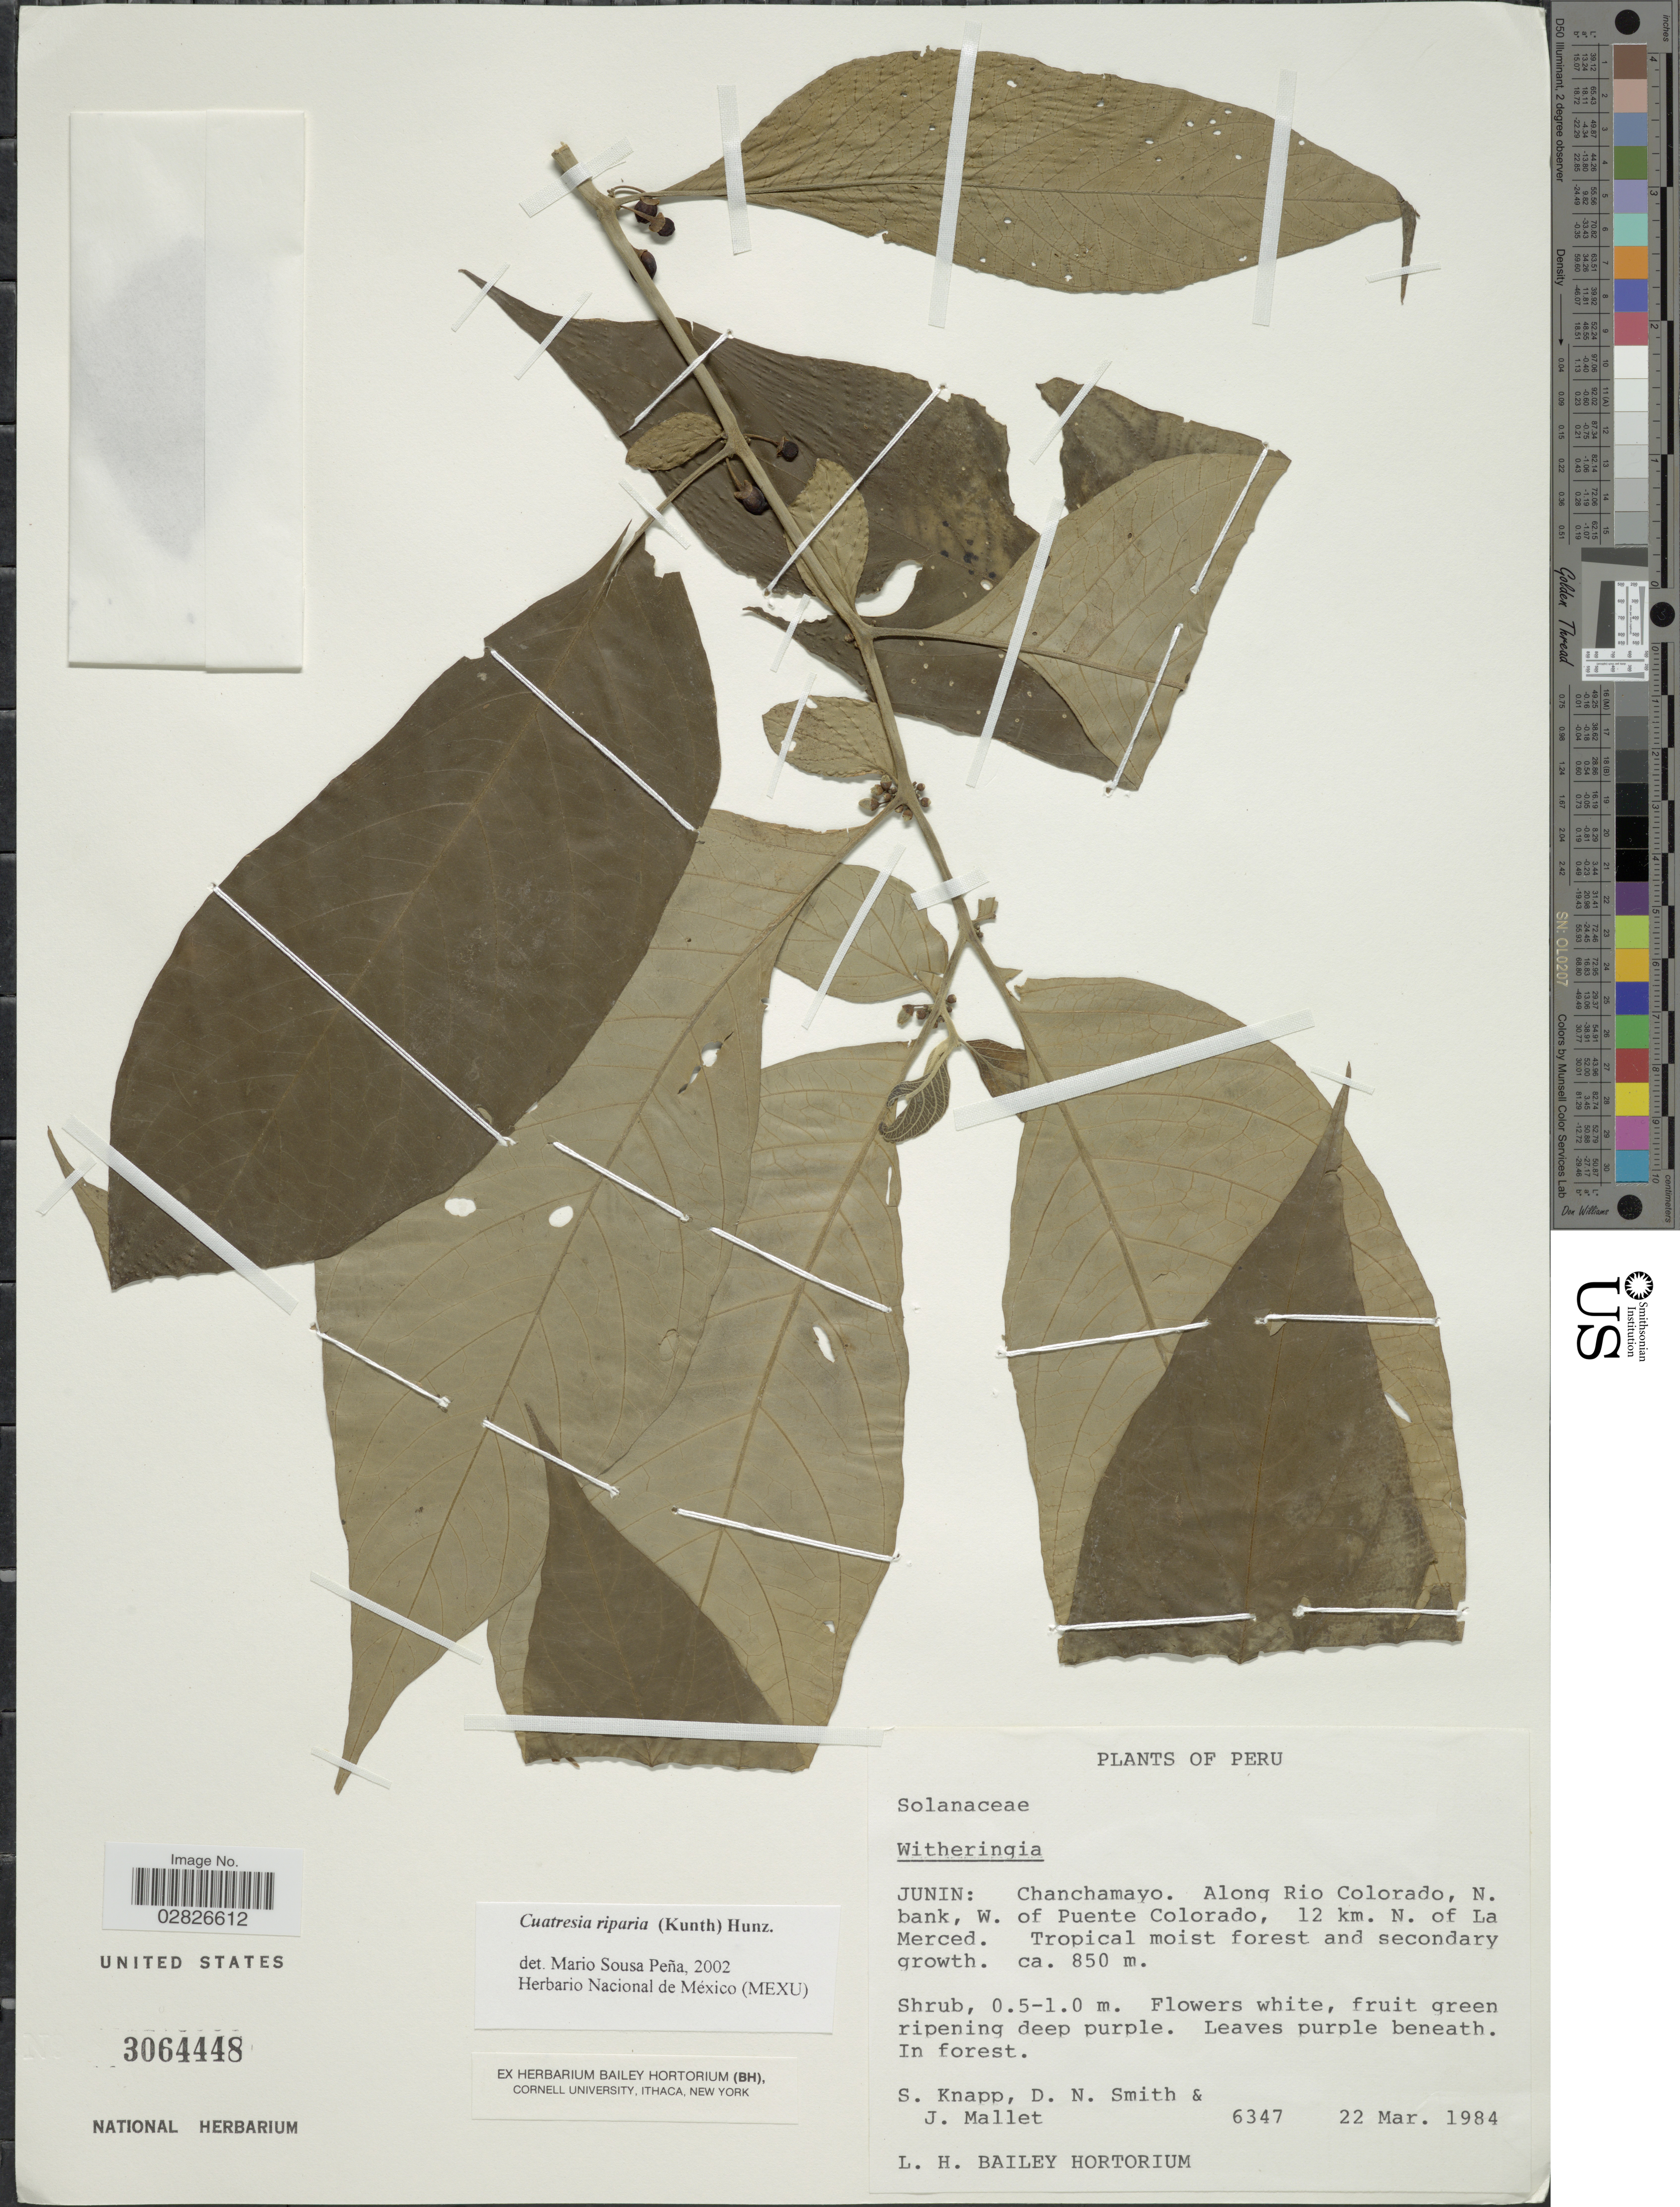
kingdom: Plantae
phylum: Tracheophyta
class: Magnoliopsida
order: Solanales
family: Solanaceae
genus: Cuatresia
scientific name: Cuatresia riparia var. cuspidata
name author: (Dunal) Hunz.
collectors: S. Knapp, D. Smith & J. Mallet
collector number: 6347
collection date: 1984-03-22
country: Peru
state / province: Junín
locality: Chanchamayo, Along Rio Colorado, N. bank, W. of Puente Colorado, 12 km. N. of La Merced.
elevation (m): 850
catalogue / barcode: US 3064448